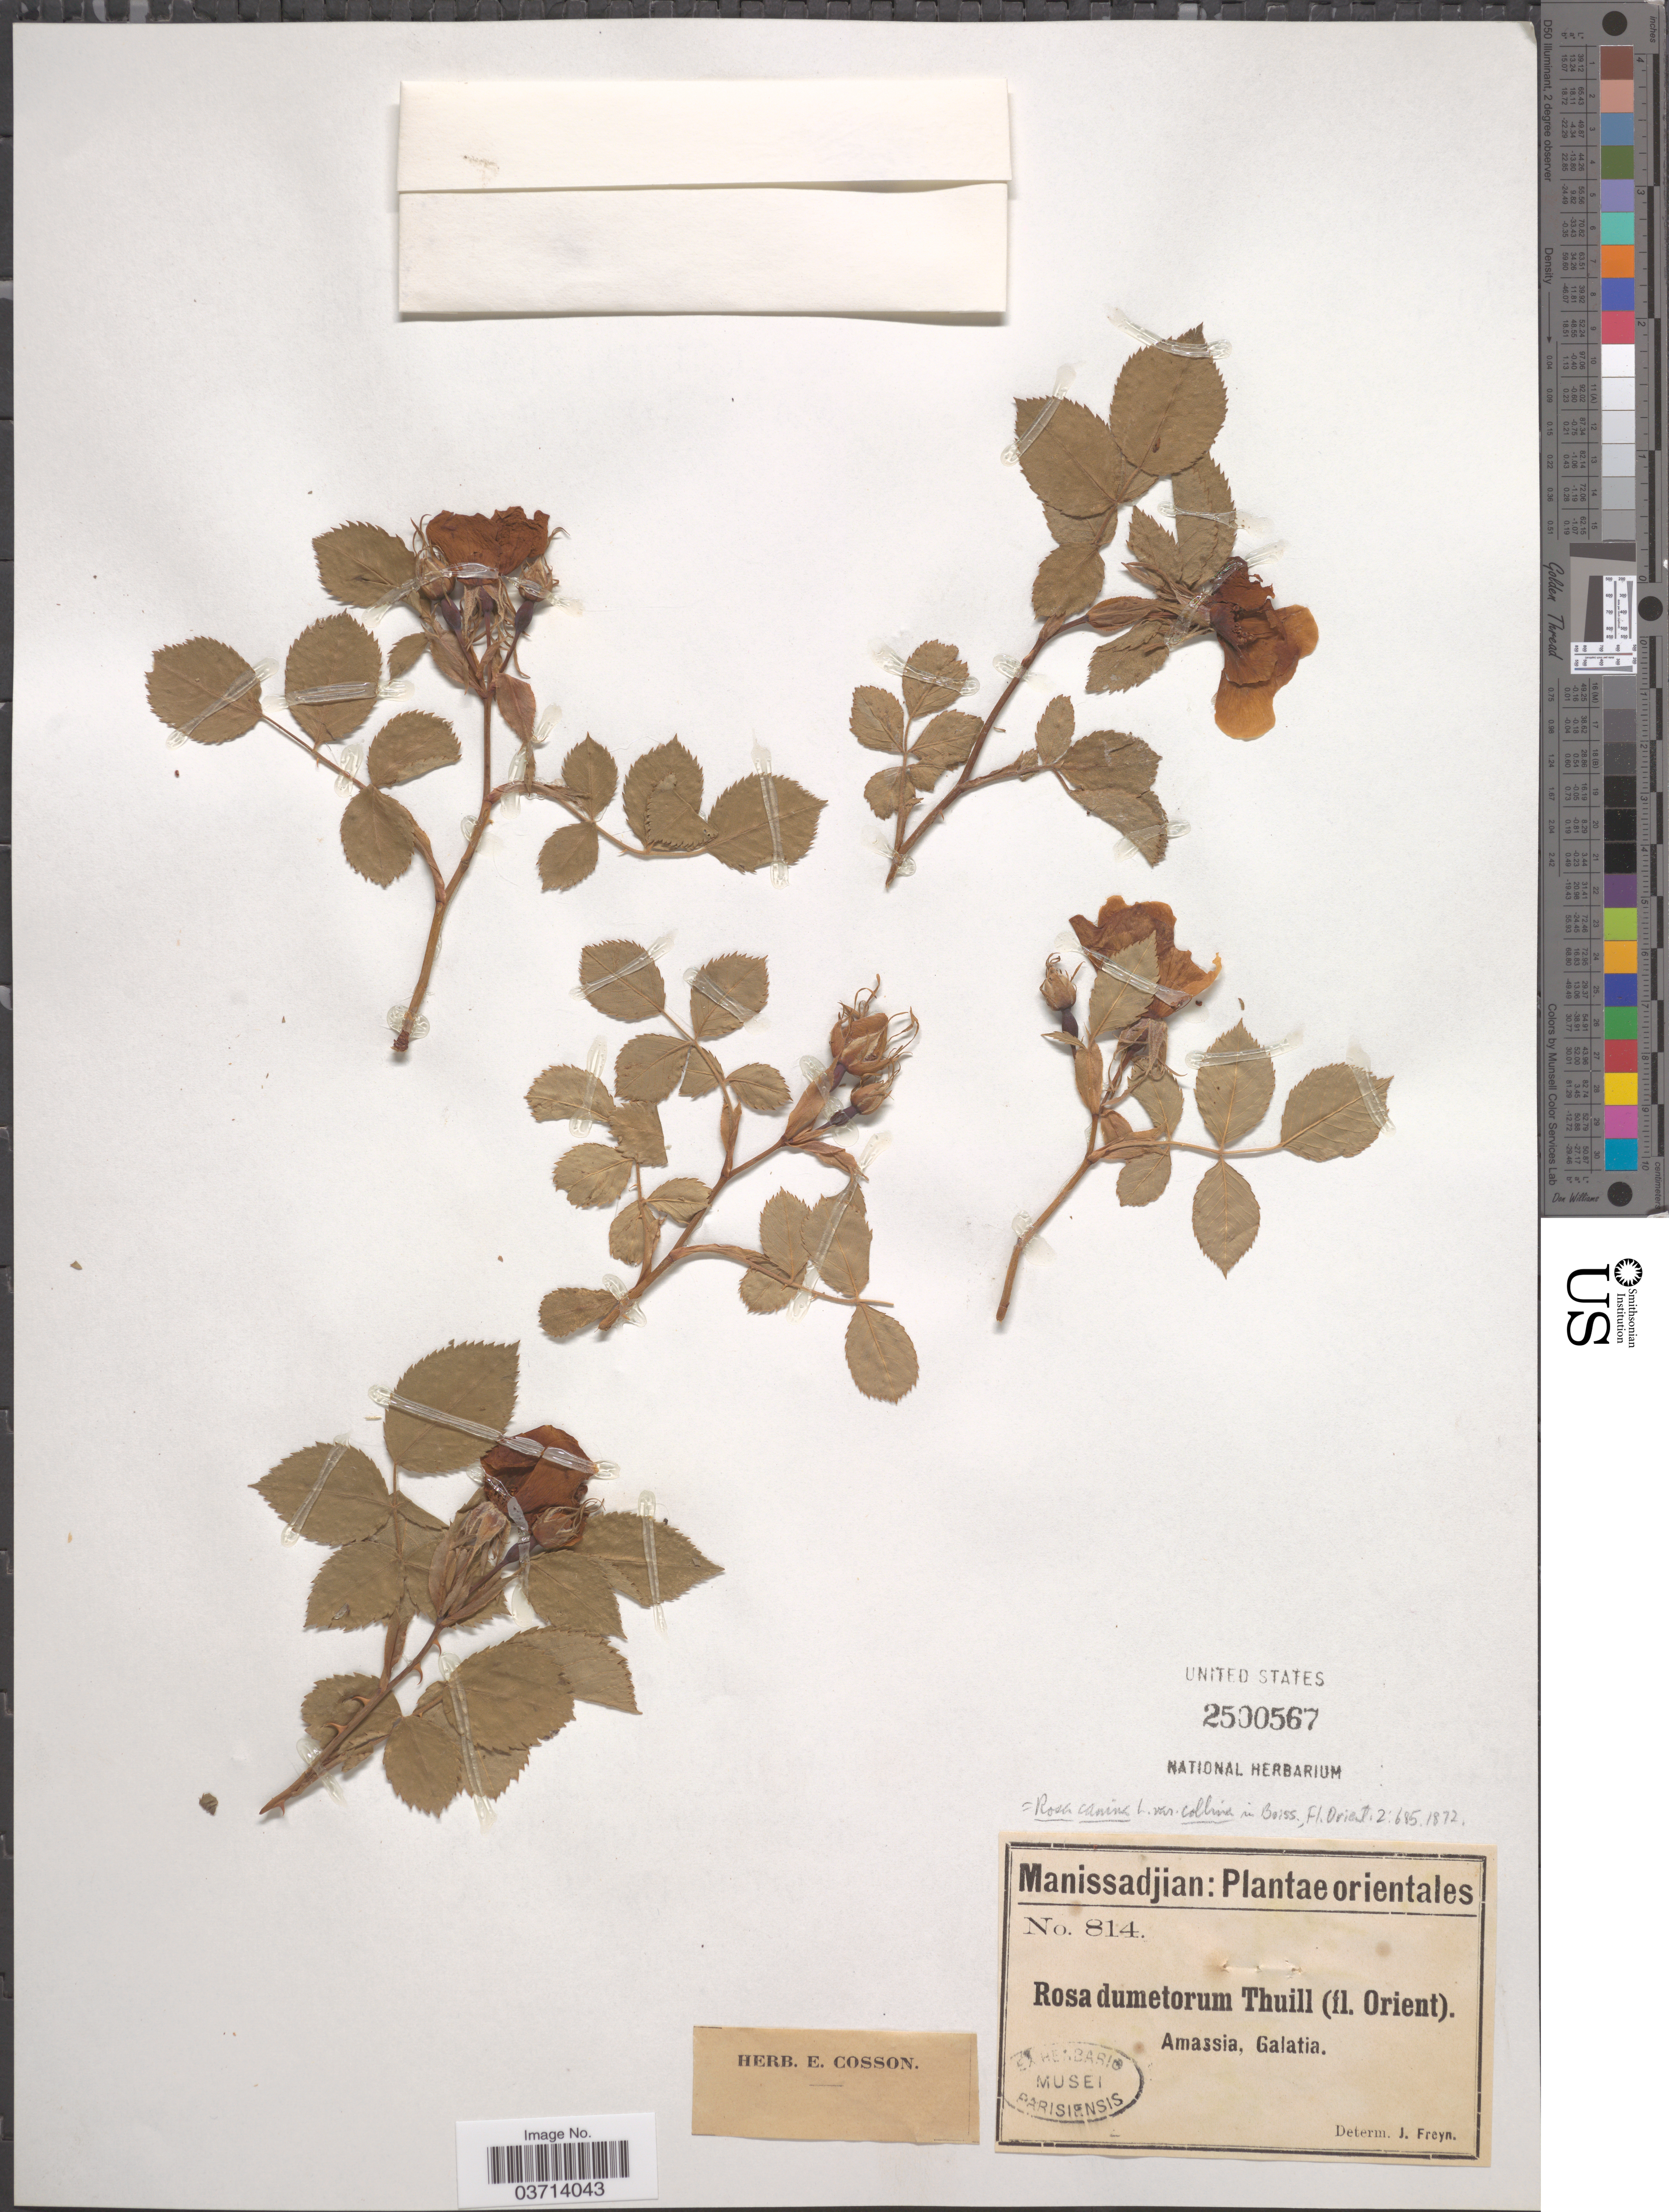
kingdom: Plantae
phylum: Tracheophyta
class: Magnoliopsida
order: Rosales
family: Rosaceae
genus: Rosa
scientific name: Rosa canina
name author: L.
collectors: -. Manissadjian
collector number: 814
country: Turkey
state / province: Amasya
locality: Orientales. Amassia, Galatia.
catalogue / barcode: US 2500567